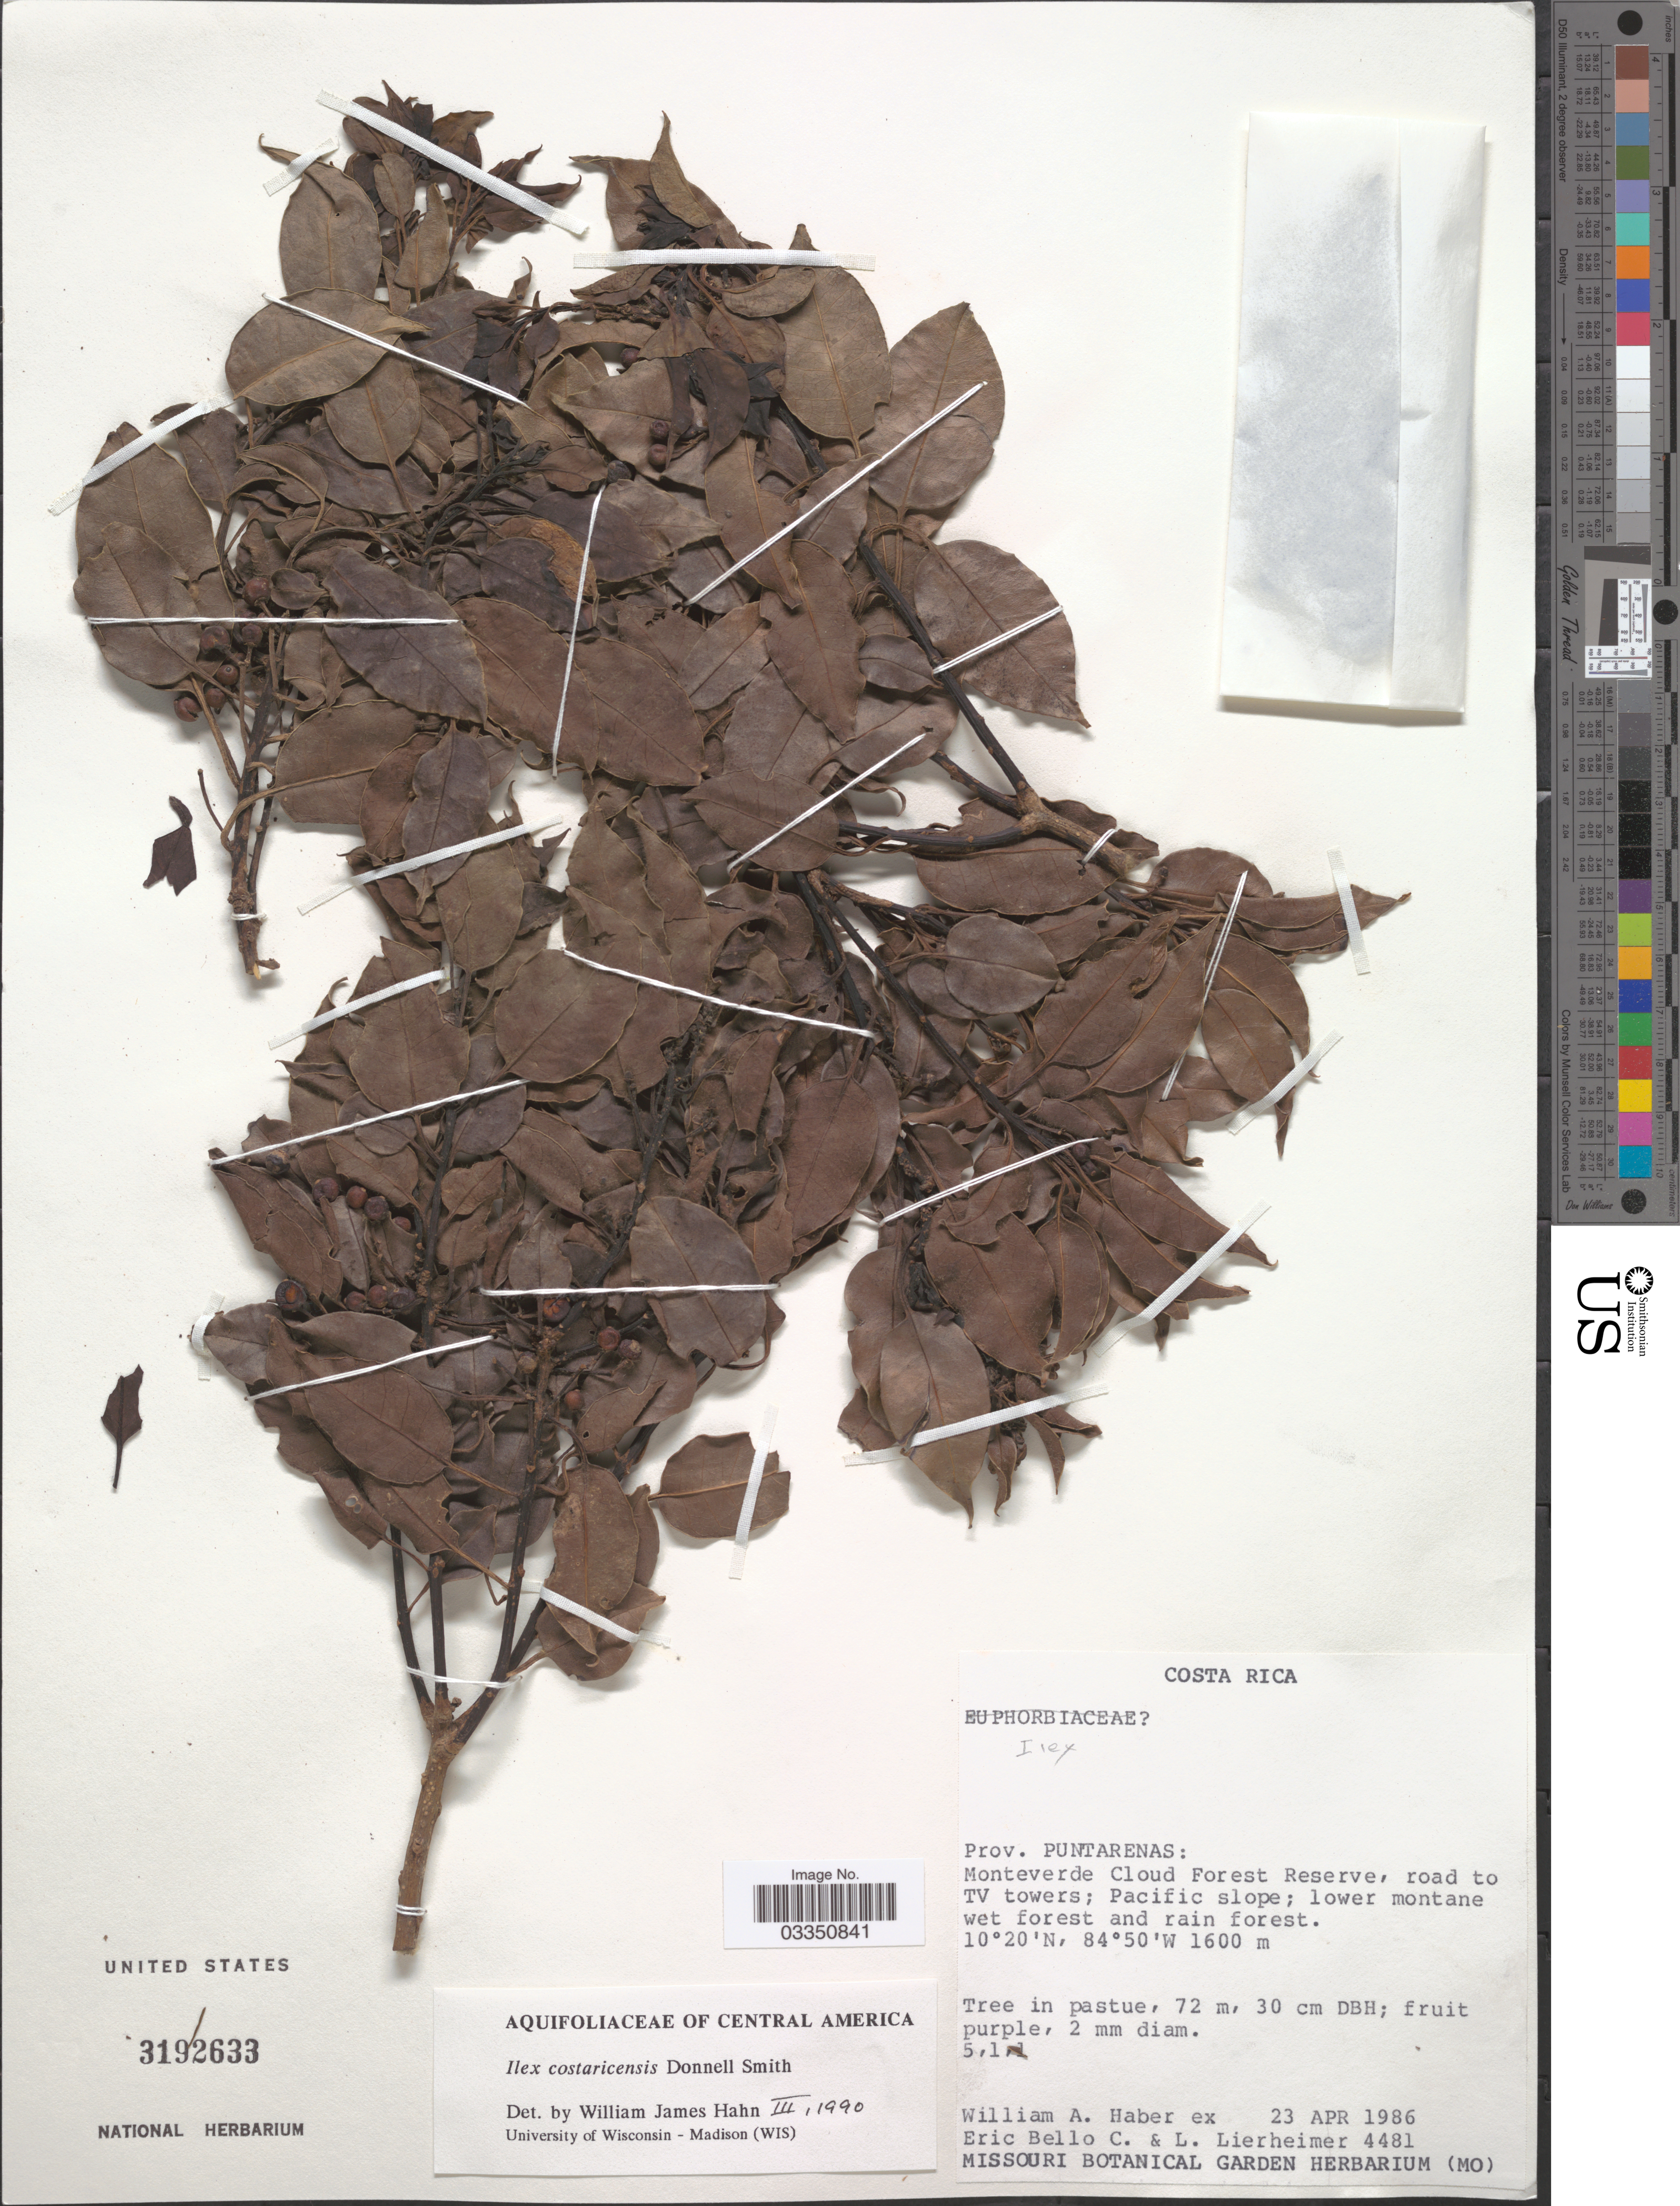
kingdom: Plantae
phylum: Tracheophyta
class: Magnoliopsida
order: Aquifoliales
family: Aquifoliaceae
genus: Ilex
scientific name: Ilex costaricensis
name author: Donn. Sm.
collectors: W. A. Haber, E. Bello C. & L. Lierheimer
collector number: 4481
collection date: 1986-04-23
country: Costa Rica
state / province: Puntarenas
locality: Monteverde Cloud Forest Reserve, on continental divide area of TV towers.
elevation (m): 1600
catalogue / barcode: US 3192633